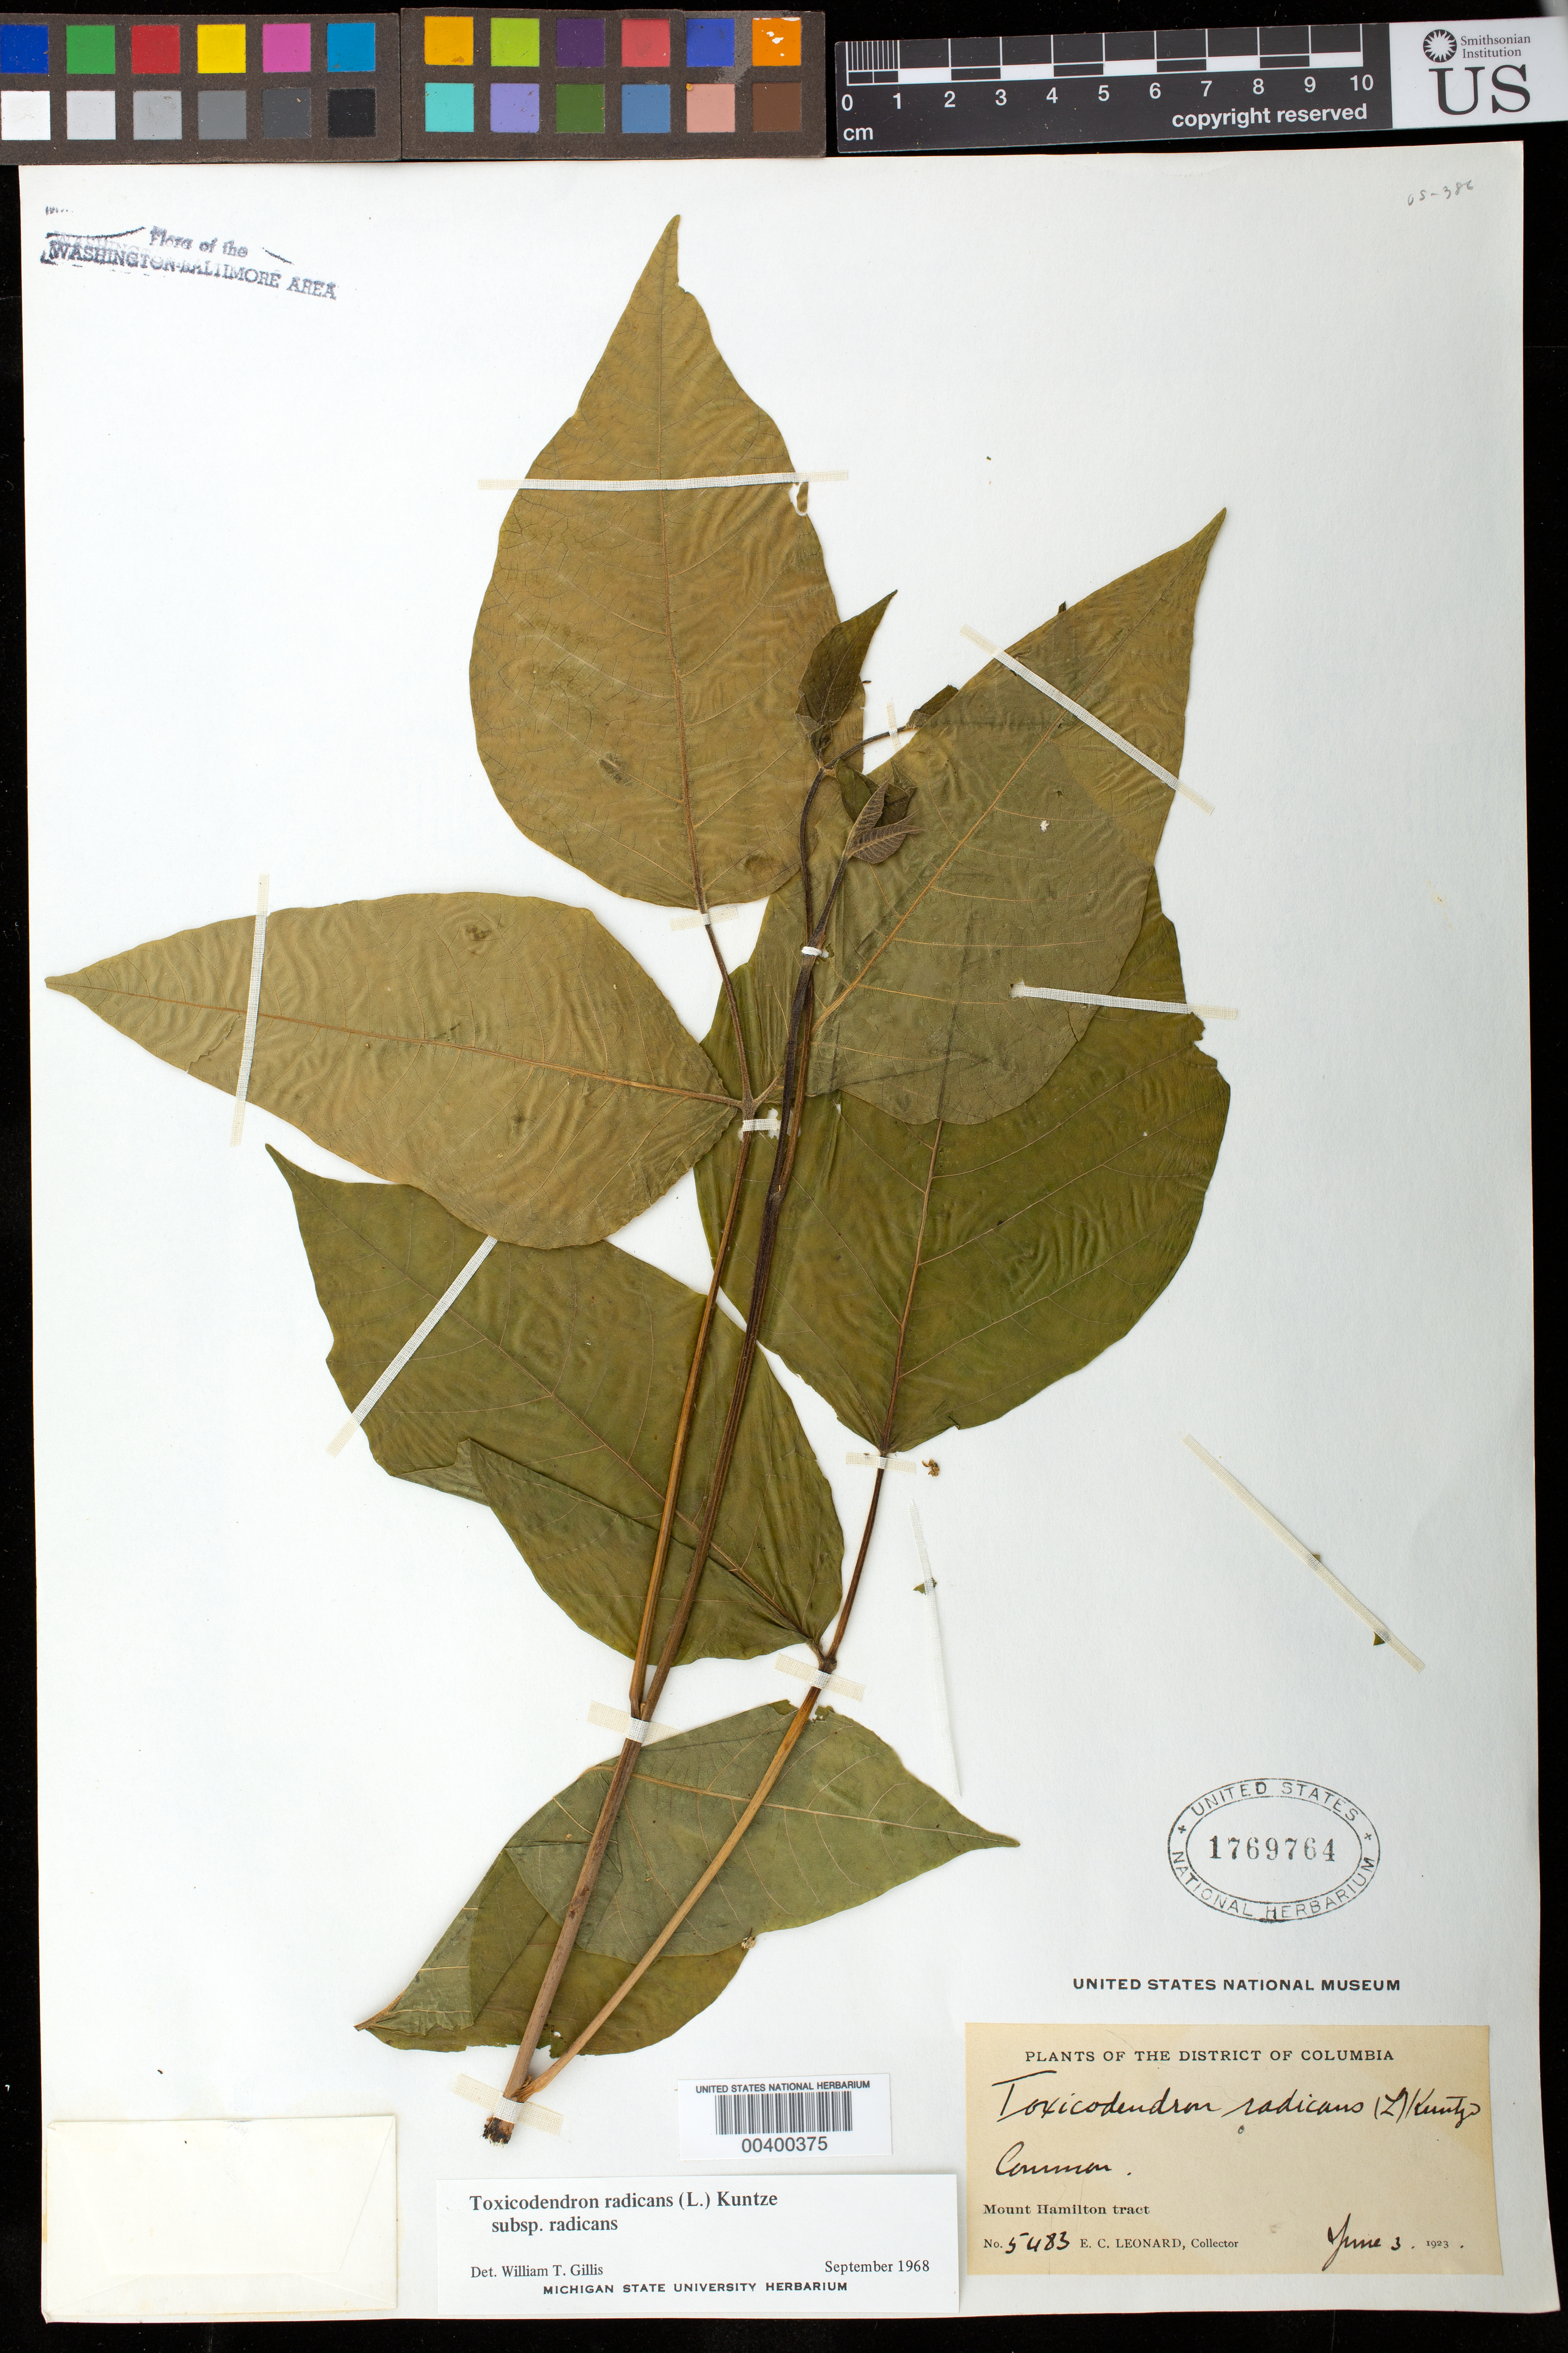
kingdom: Plantae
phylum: Tracheophyta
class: Magnoliopsida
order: Sapindales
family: Anacardiaceae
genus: Toxicodendron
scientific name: Toxicodendron radicans subsp. radicans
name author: (L.) Kuntze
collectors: E. C. Leonard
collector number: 5483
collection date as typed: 03 Jun 1923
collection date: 1923-06-03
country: United States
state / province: District of Columbia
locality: Mount Hamilton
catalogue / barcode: US 1769764